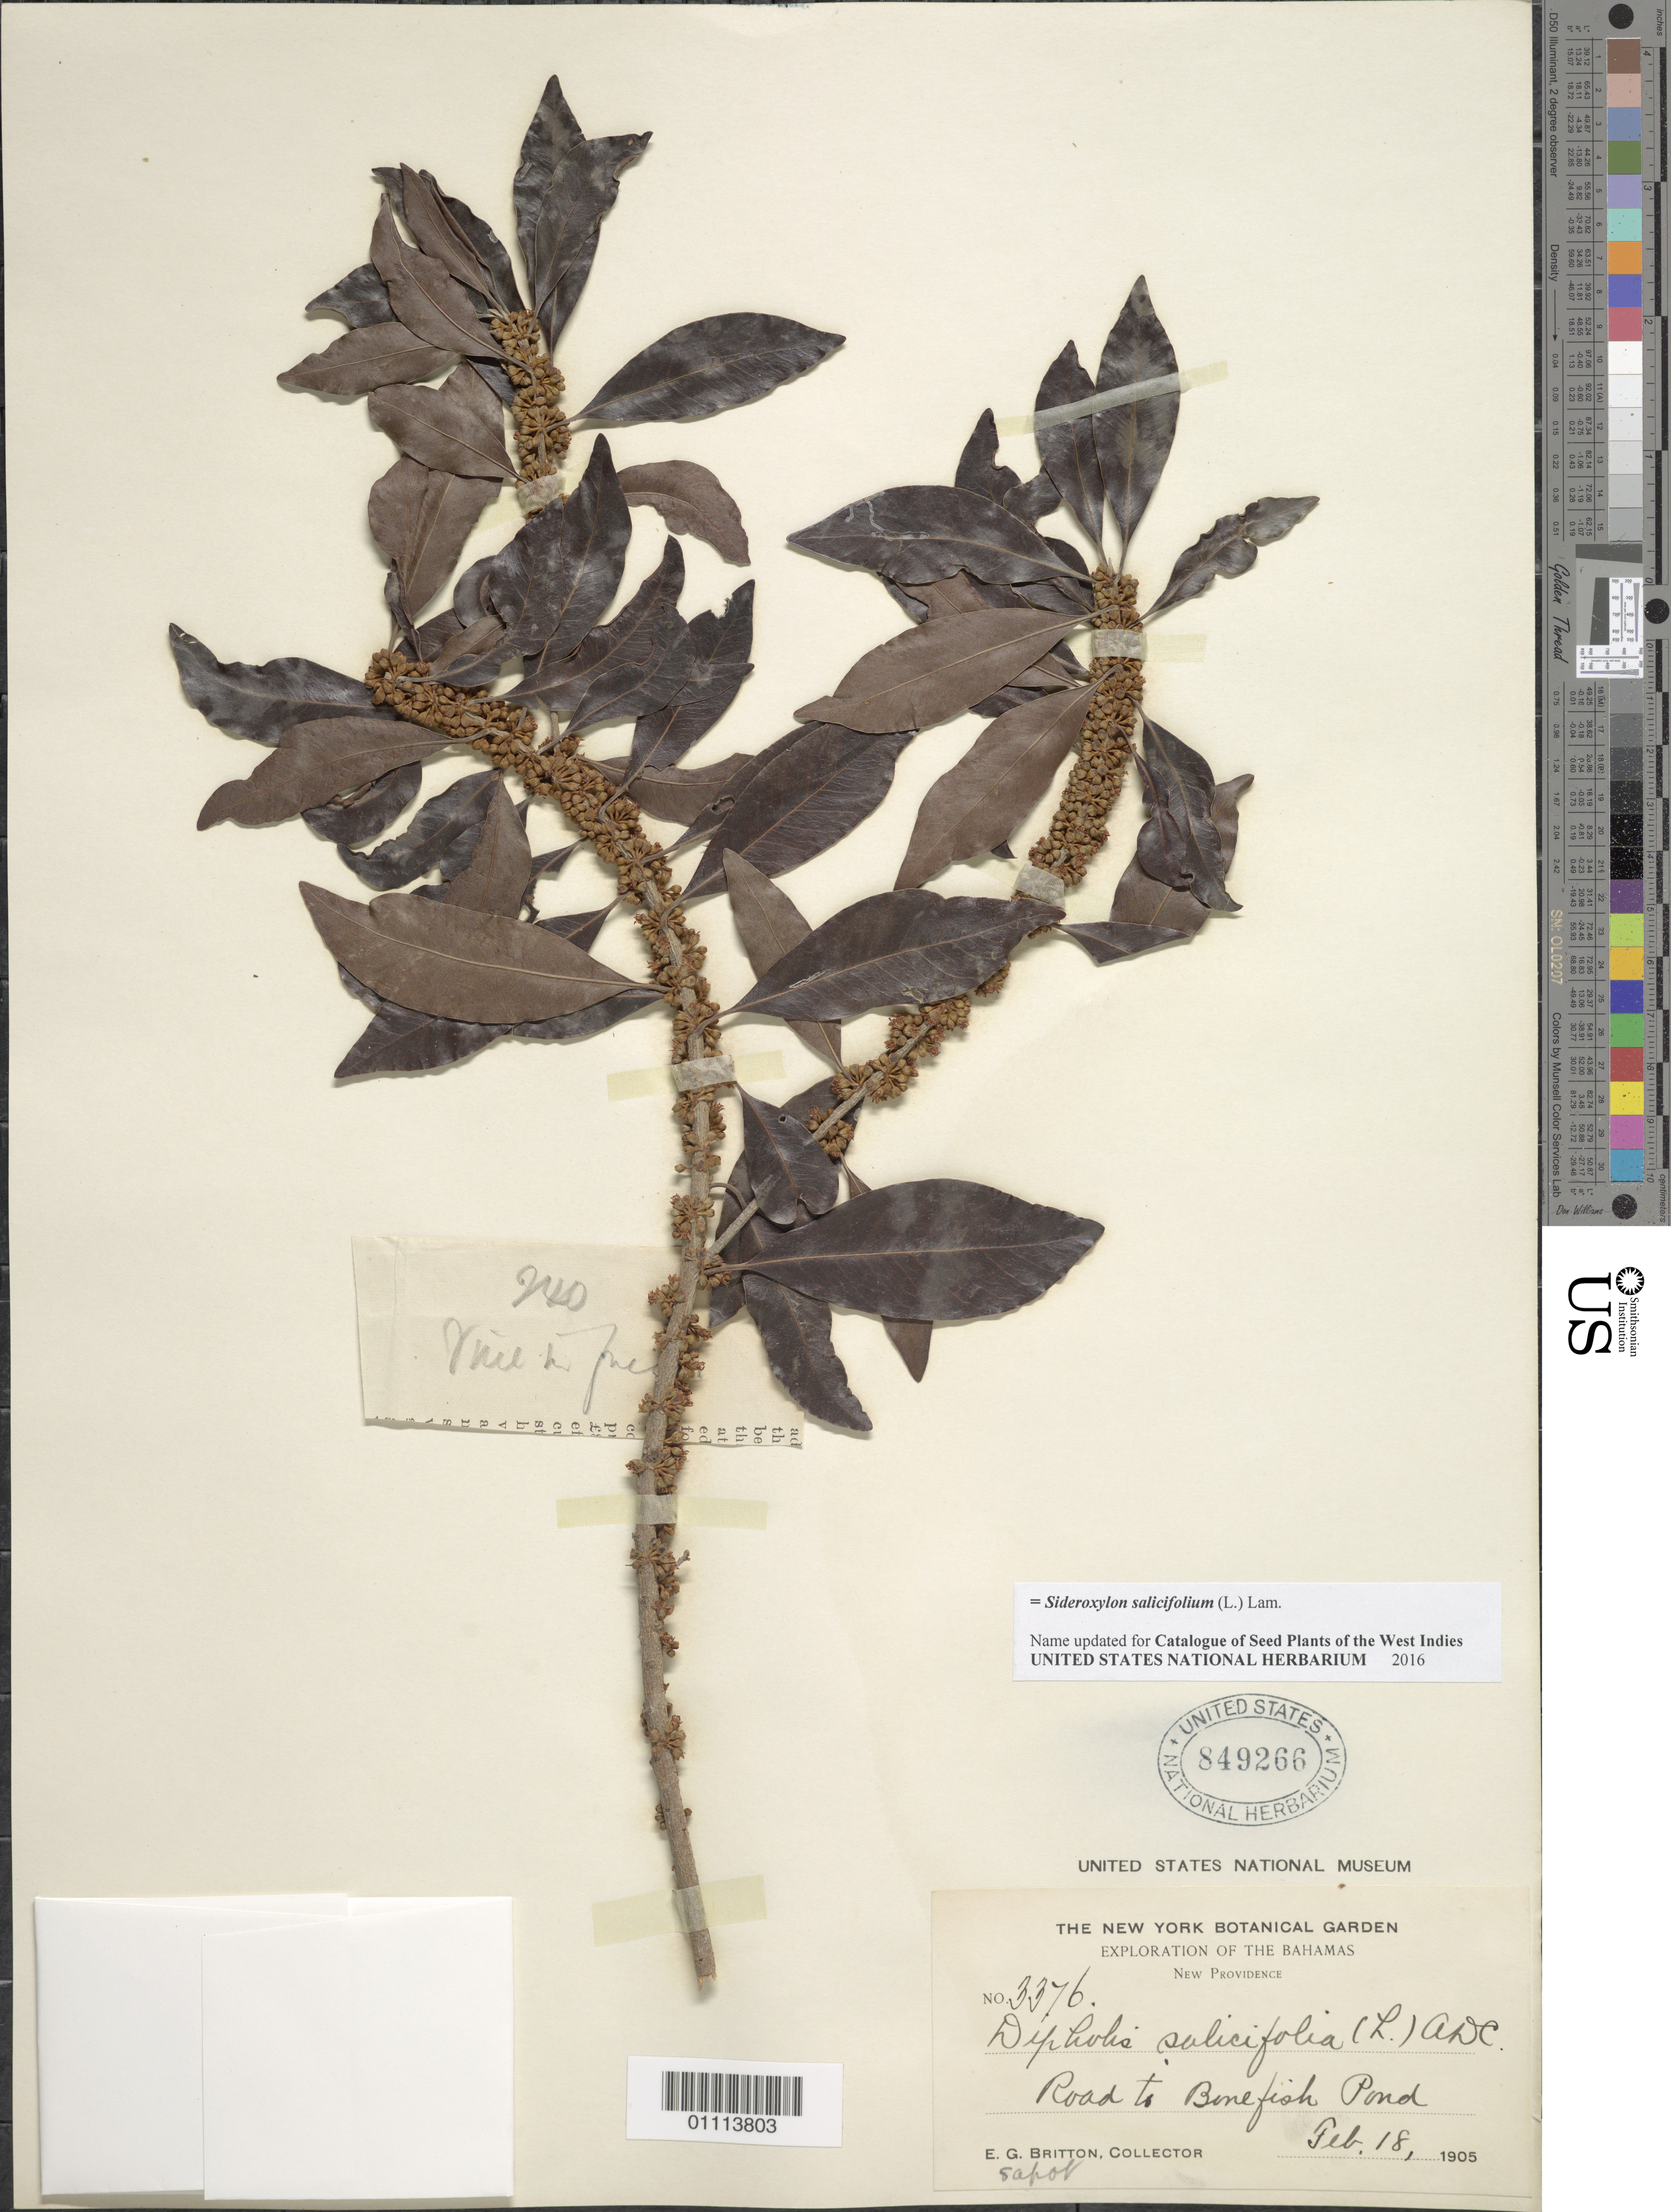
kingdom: Plantae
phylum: Tracheophyta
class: Magnoliopsida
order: Ericales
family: Sapotaceae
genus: Dipholis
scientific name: Dipholis salicifolia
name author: (L.) A. DC.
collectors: E. G. Britton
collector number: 3376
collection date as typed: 18 Feb 1905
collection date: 1905-02-18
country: Bahamas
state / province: New Providence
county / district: Nassau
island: New Providence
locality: Road to Bonefish Pond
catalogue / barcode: US 849266